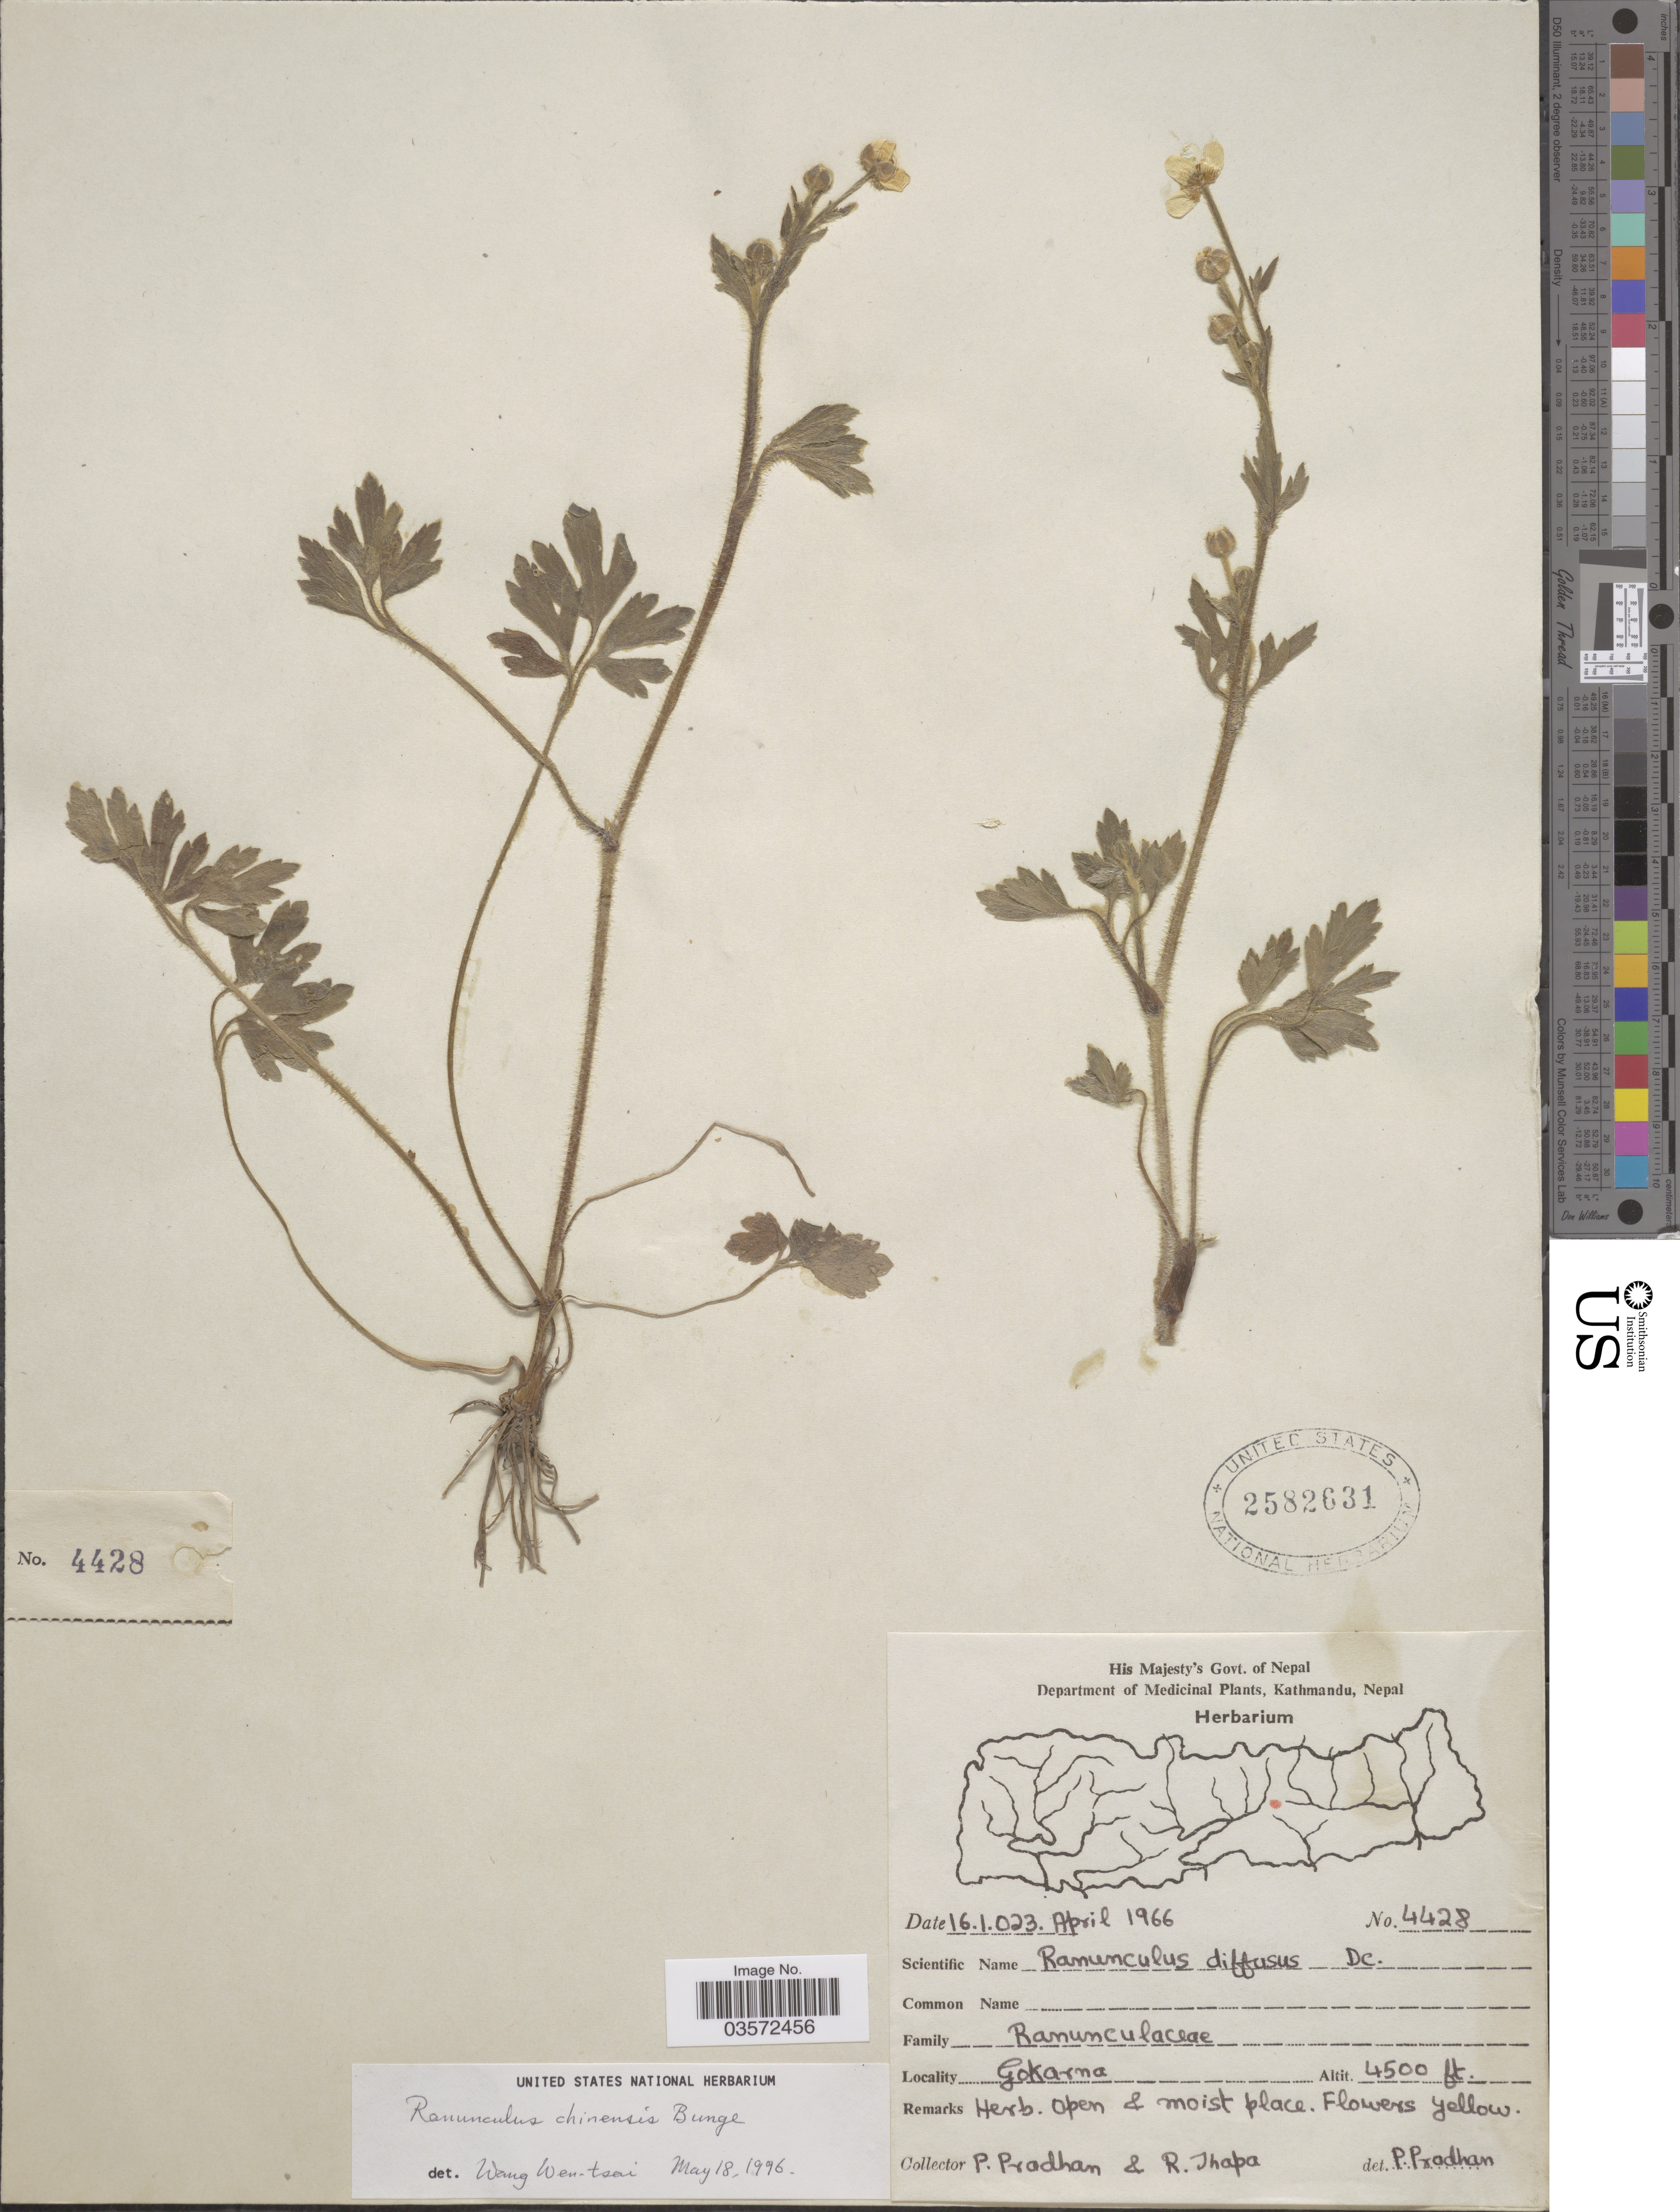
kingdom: Plantae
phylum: Tracheophyta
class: Magnoliopsida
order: Ranunculales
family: Ranunculaceae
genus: Ranunculus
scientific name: Ranunculus chinensis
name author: Bunge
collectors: P. Pradhan & R. Thapa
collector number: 4428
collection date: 1966-04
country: Nepal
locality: Gokarna.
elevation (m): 1372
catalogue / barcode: US 2582631